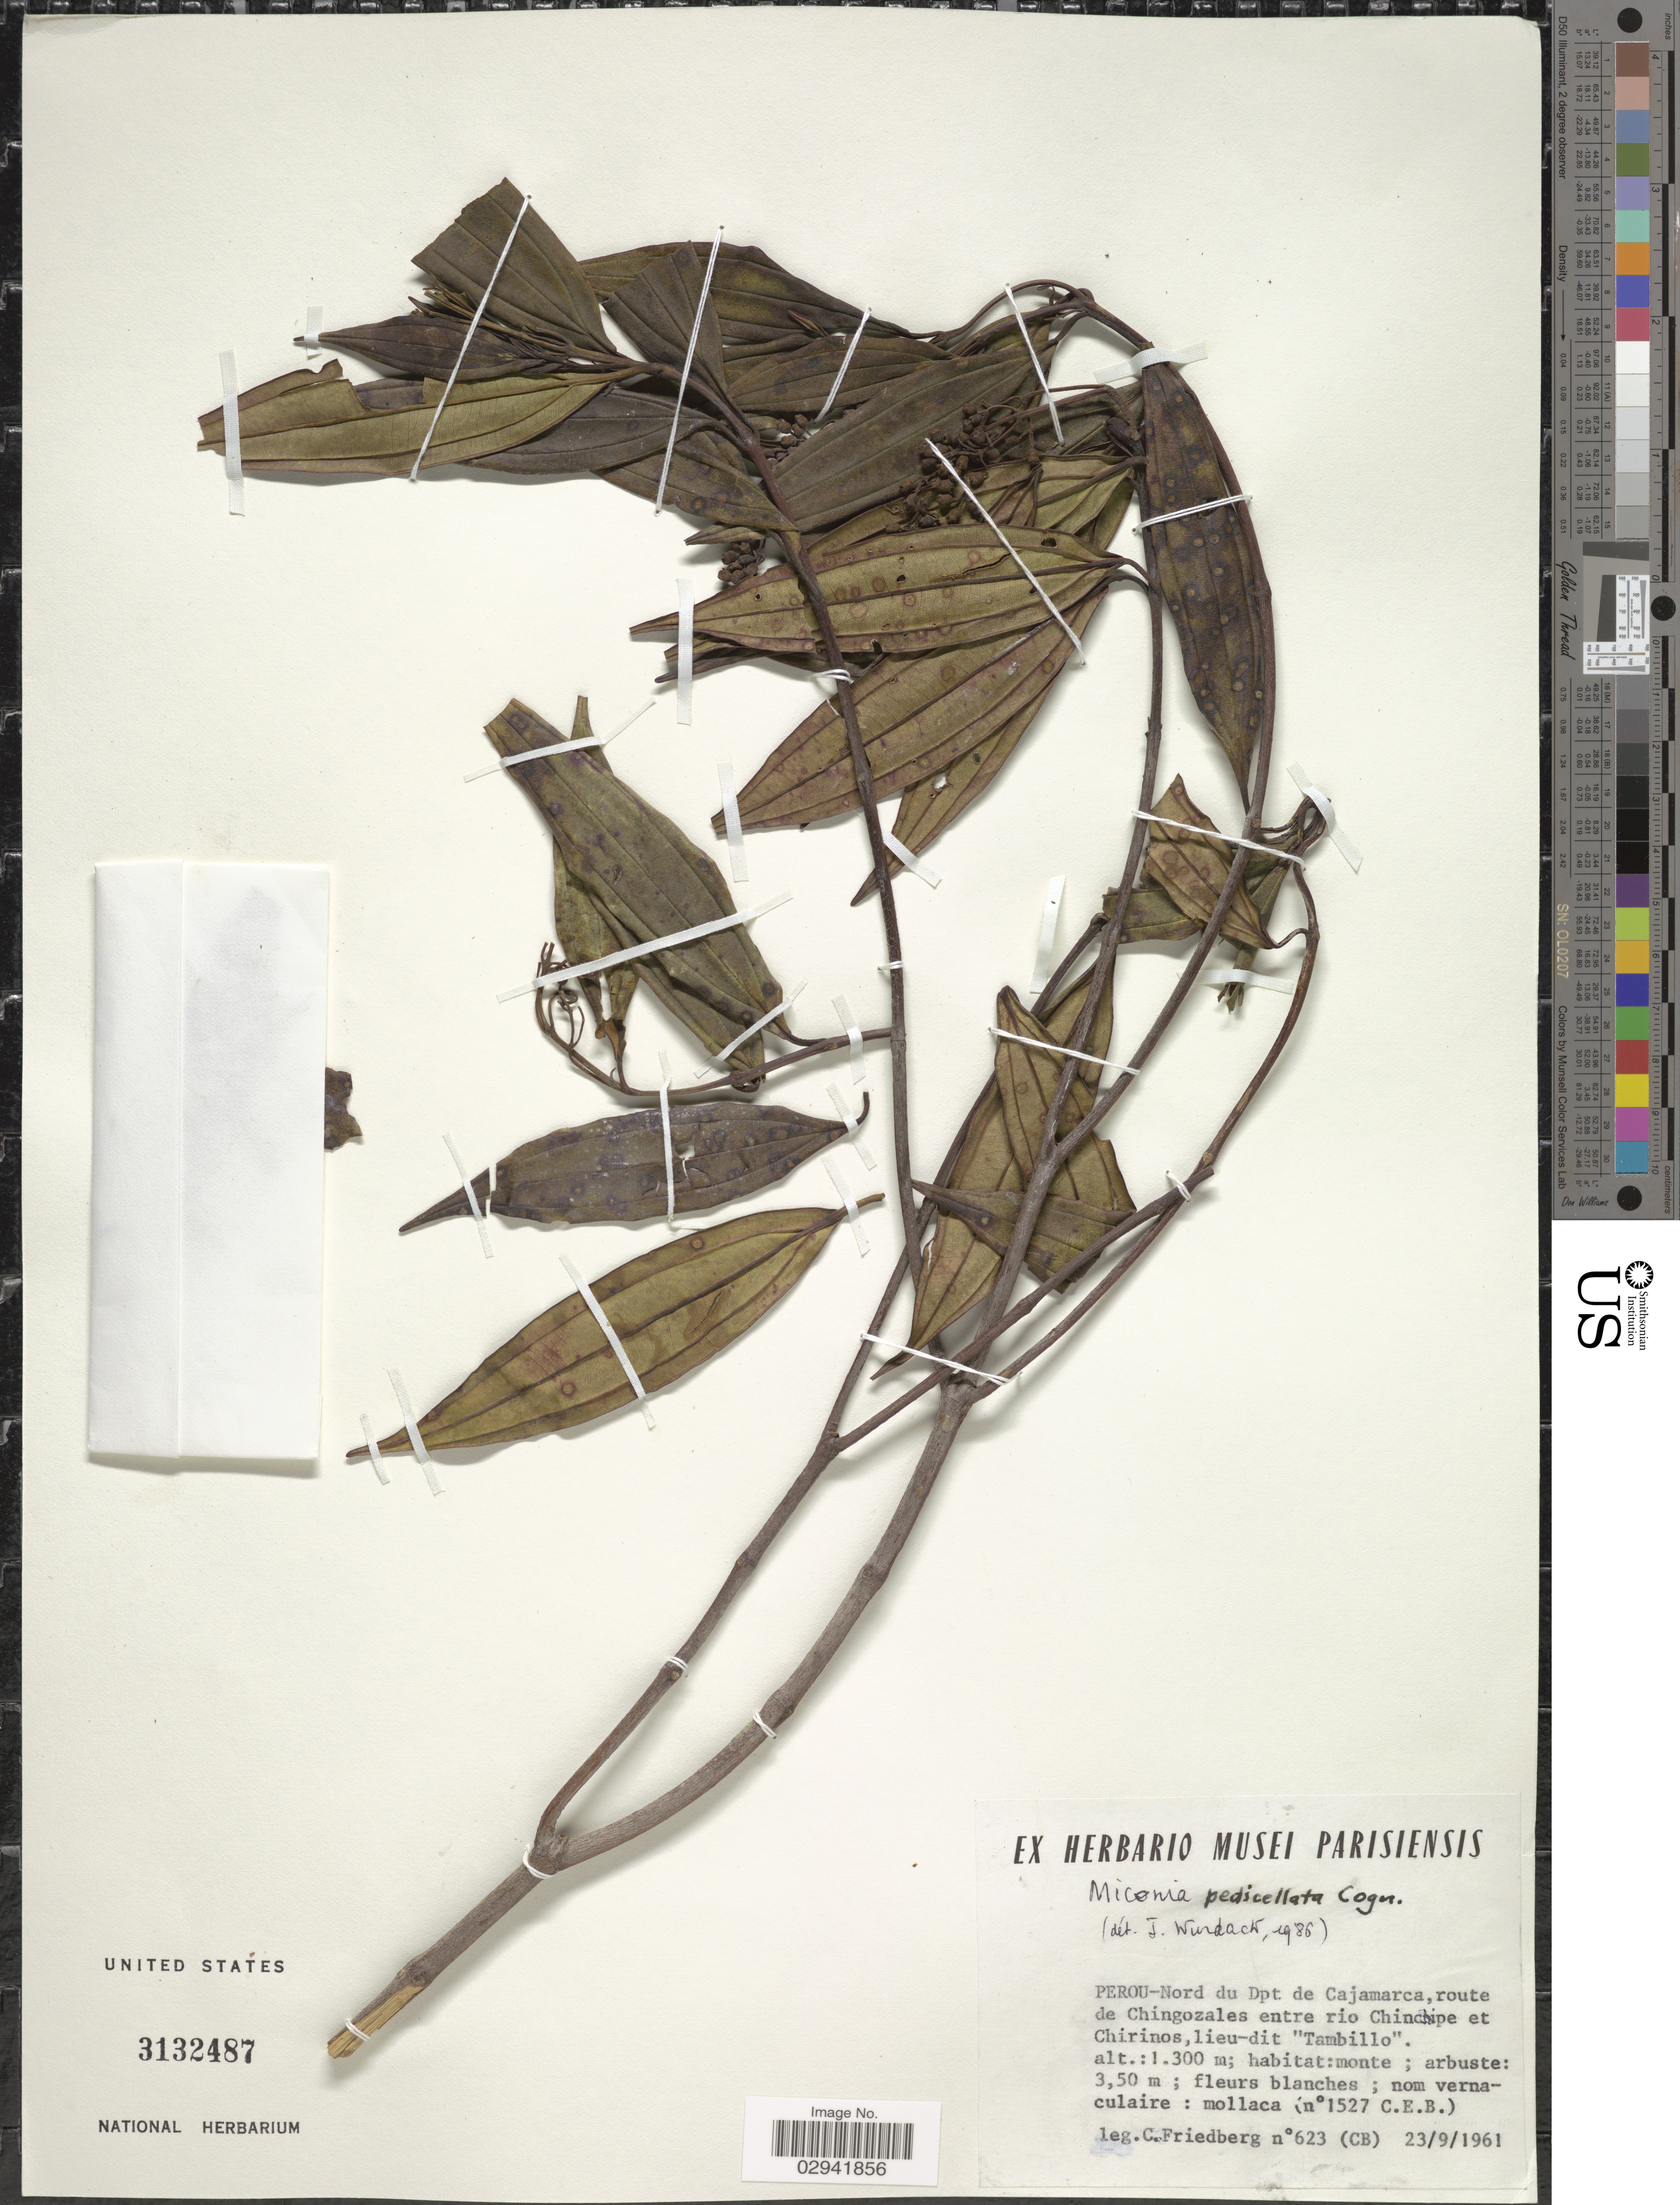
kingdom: Plantae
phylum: Tracheophyta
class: Magnoliopsida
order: Myrtales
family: Melastomataceae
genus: Miconia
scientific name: Miconia pedicellata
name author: Cogn.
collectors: C. Friedberg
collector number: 623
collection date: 1961-09-23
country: Peru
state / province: Cajamarca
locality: Perou-Nord du Dpt de Cajamarca, route de Chingozales entre rio Chinchipe et Chirinos, lieu-dit "Tambillo".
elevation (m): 1300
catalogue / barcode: US 3132487